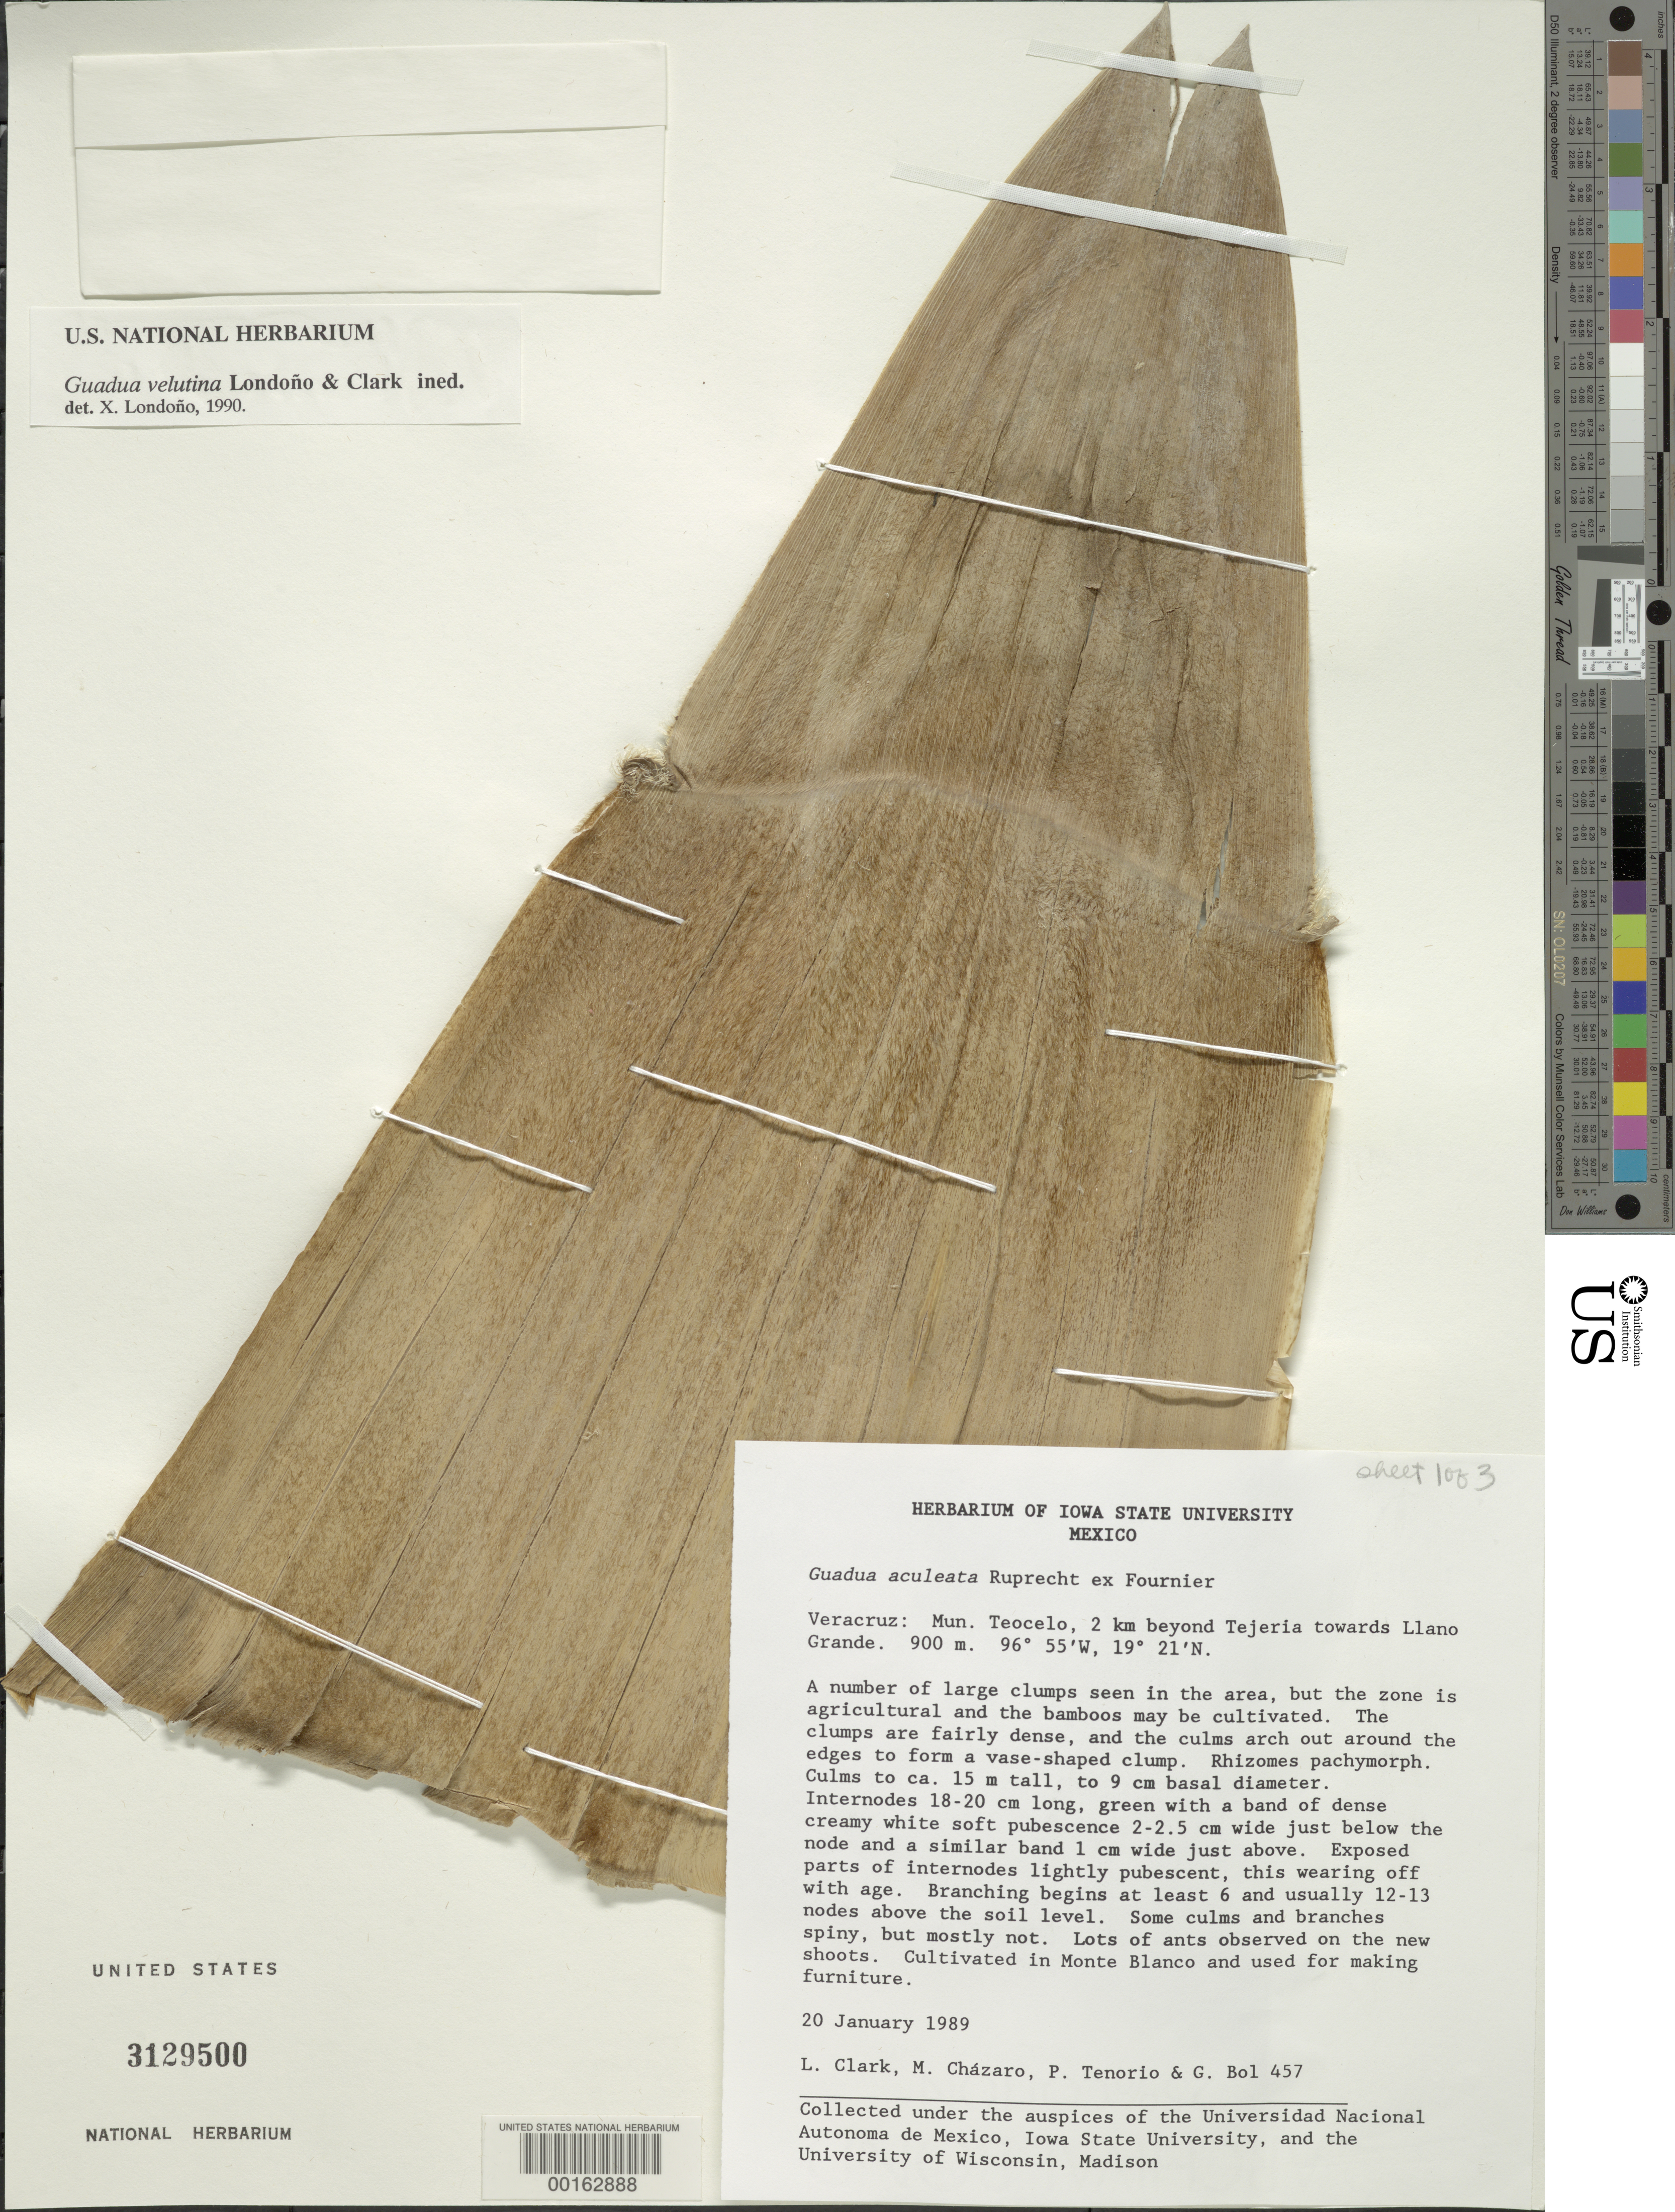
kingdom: Plantae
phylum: Tracheophyta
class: Liliopsida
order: Poales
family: Poaceae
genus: Guadua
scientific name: Guadua velutina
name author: Londoño & L.G. Clark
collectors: L. G. Clark, G. Bol, P. Tenorio L. & M. de J. Cházaro Basáñoez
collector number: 457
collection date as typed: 20 Jan 1989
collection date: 1989-01-20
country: Mexico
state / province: Veracruz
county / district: Teocelo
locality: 2 km beyond Tejeria towards Llano Grande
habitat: Dense clumps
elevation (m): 900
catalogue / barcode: US 3129500